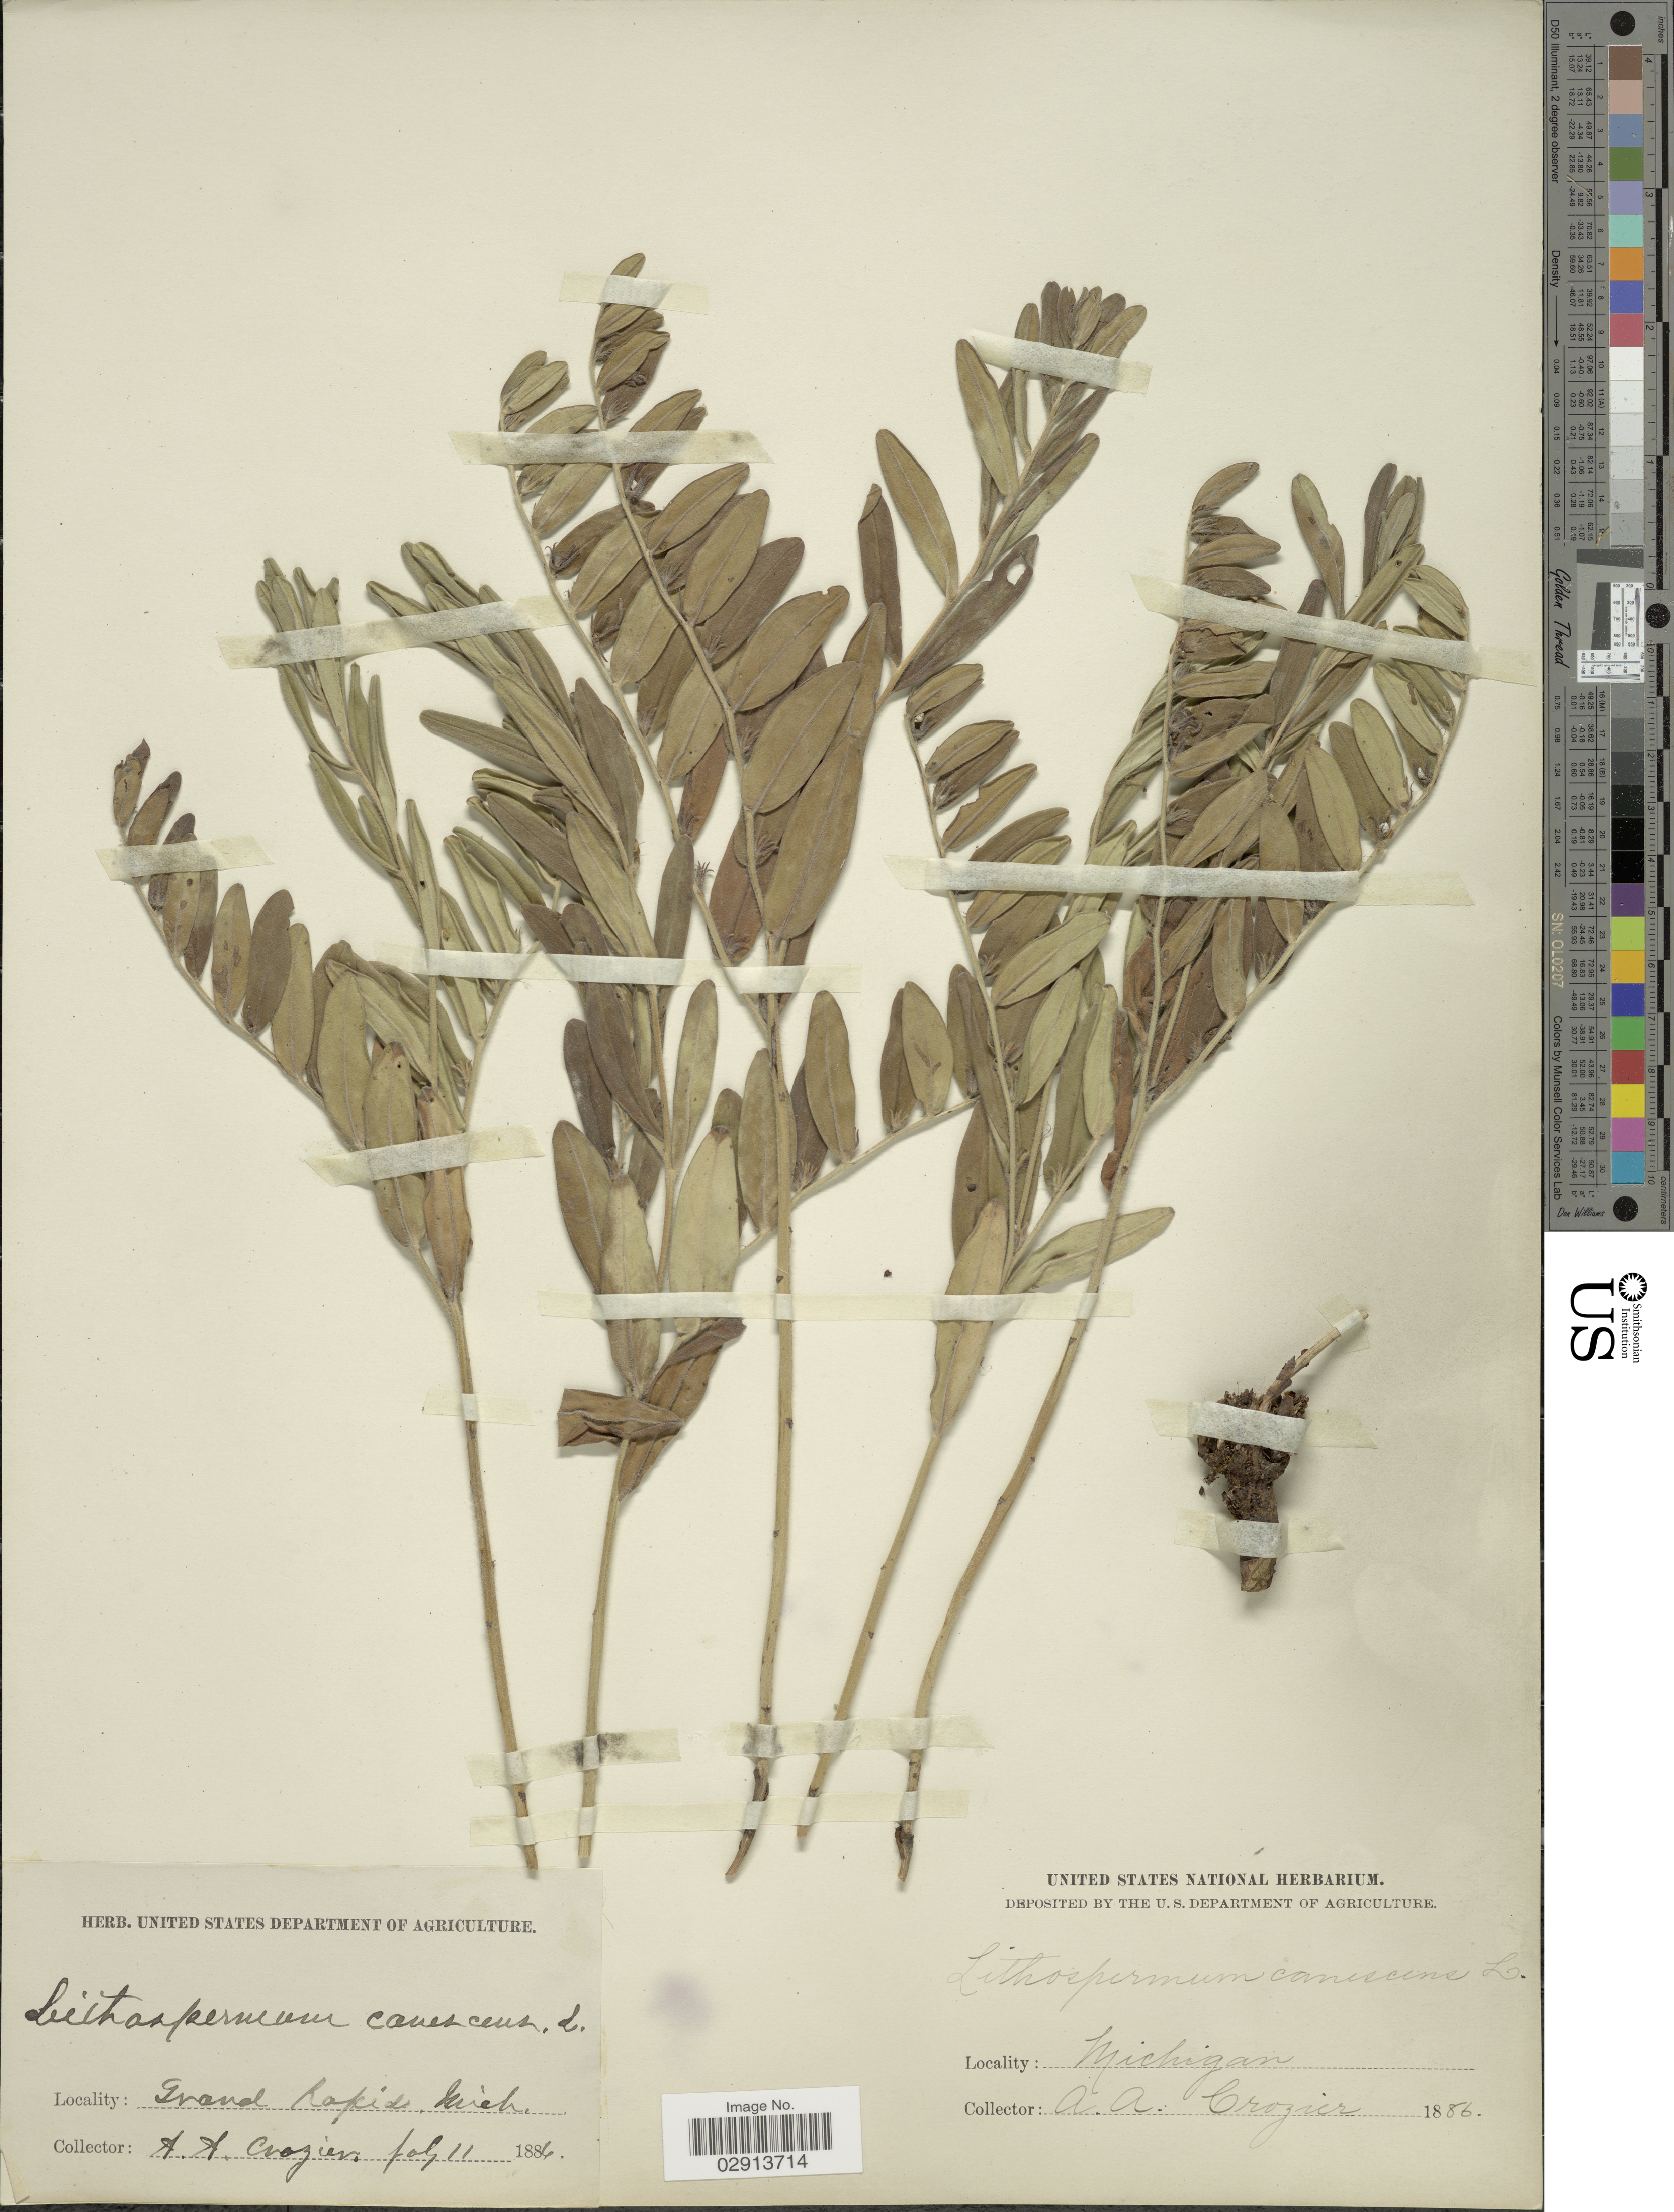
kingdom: Plantae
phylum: Tracheophyta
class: Magnoliopsida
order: Boraginales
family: Boraginaceae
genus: Lithospermum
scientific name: Lithospermum canescens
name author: (Michx.) Lehm.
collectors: A. Crozier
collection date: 1886-07-11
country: United States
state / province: Michigan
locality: Grand Rapid, Mich.